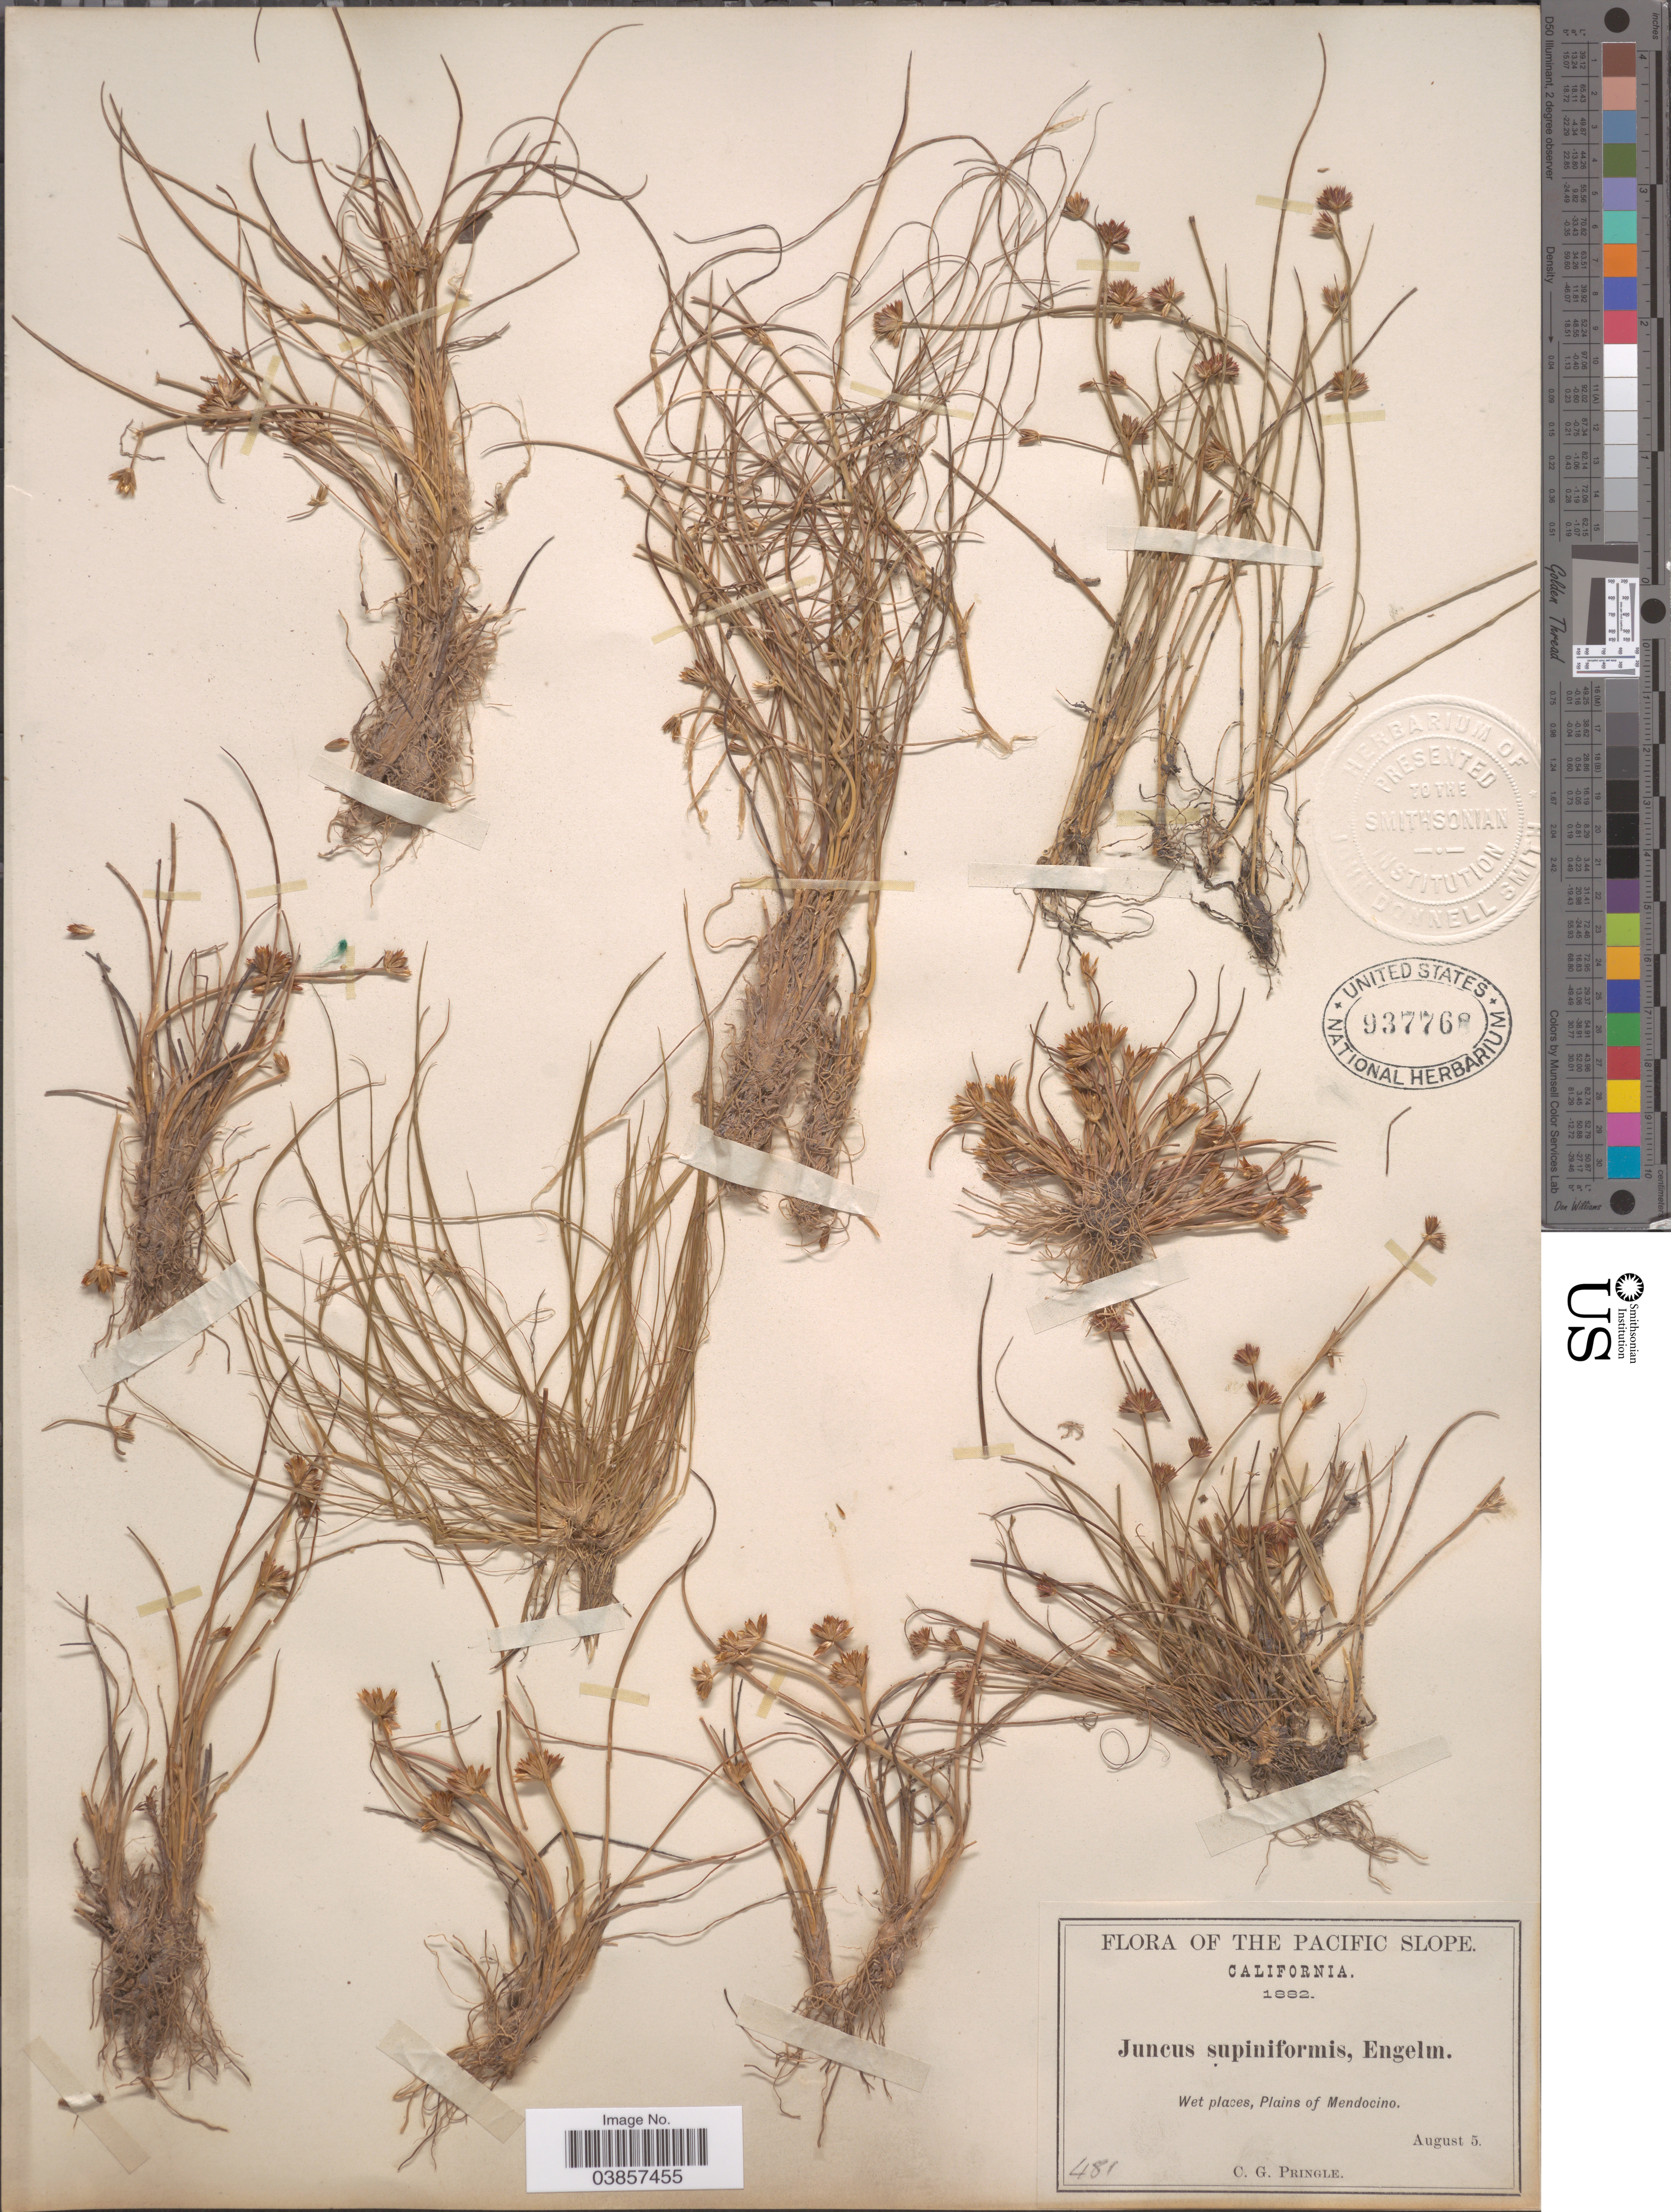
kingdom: Plantae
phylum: Tracheophyta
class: Liliopsida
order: Poales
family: Juncaceae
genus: Juncus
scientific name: Juncus supiniformis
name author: Engelm.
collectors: C. G. Pringle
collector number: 481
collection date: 1882-08-05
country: United States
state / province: California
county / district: Mendocino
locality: The Pacific Slope. Wet places, Plains of Mendocino.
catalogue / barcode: US 937760